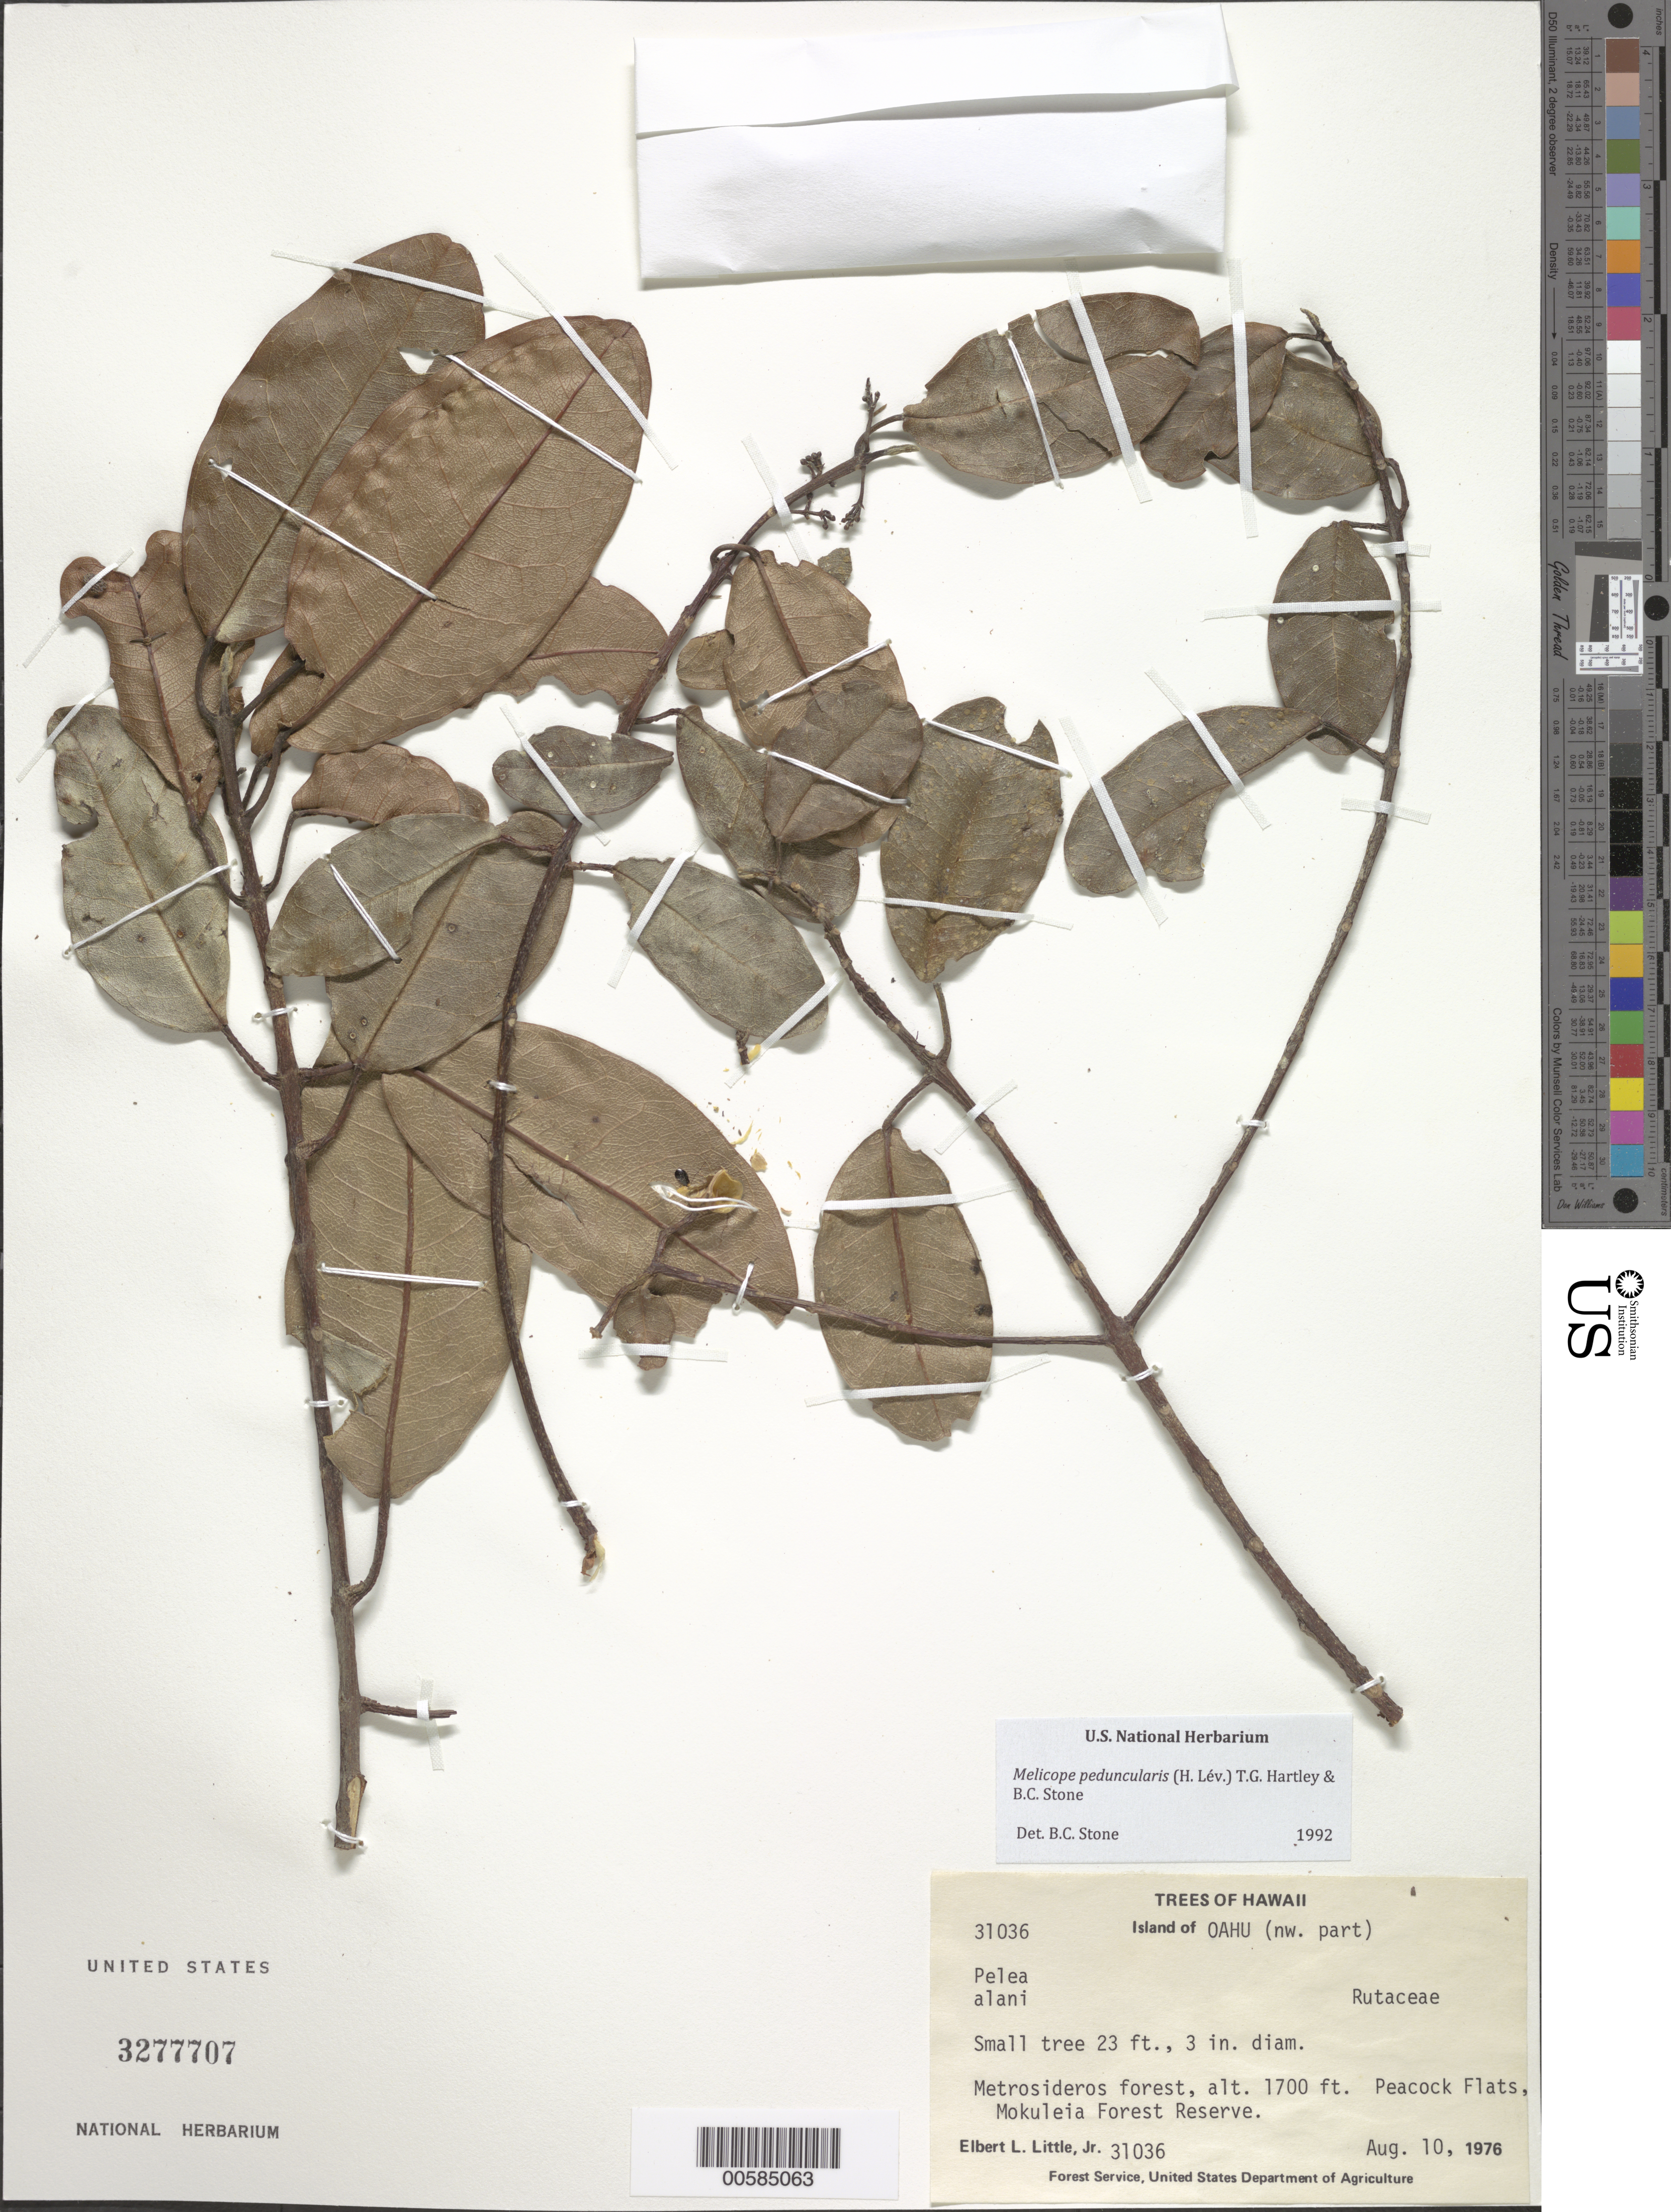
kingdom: Plantae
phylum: Tracheophyta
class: Magnoliopsida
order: Sapindales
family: Rutaceae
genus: Melicope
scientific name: Melicope peduncularis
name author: (H. Lév.) T.G. Hartley & B.C. Stone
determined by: Stone, Benjamin C.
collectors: E. L. Little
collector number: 31036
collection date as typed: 10 Aug 1976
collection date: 1976-08-10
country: United States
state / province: Hawaii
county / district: Honolulu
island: Oahu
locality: NW Oahu, Peacock Flats, Mokuleia For Res.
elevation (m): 518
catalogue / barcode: US 3277707